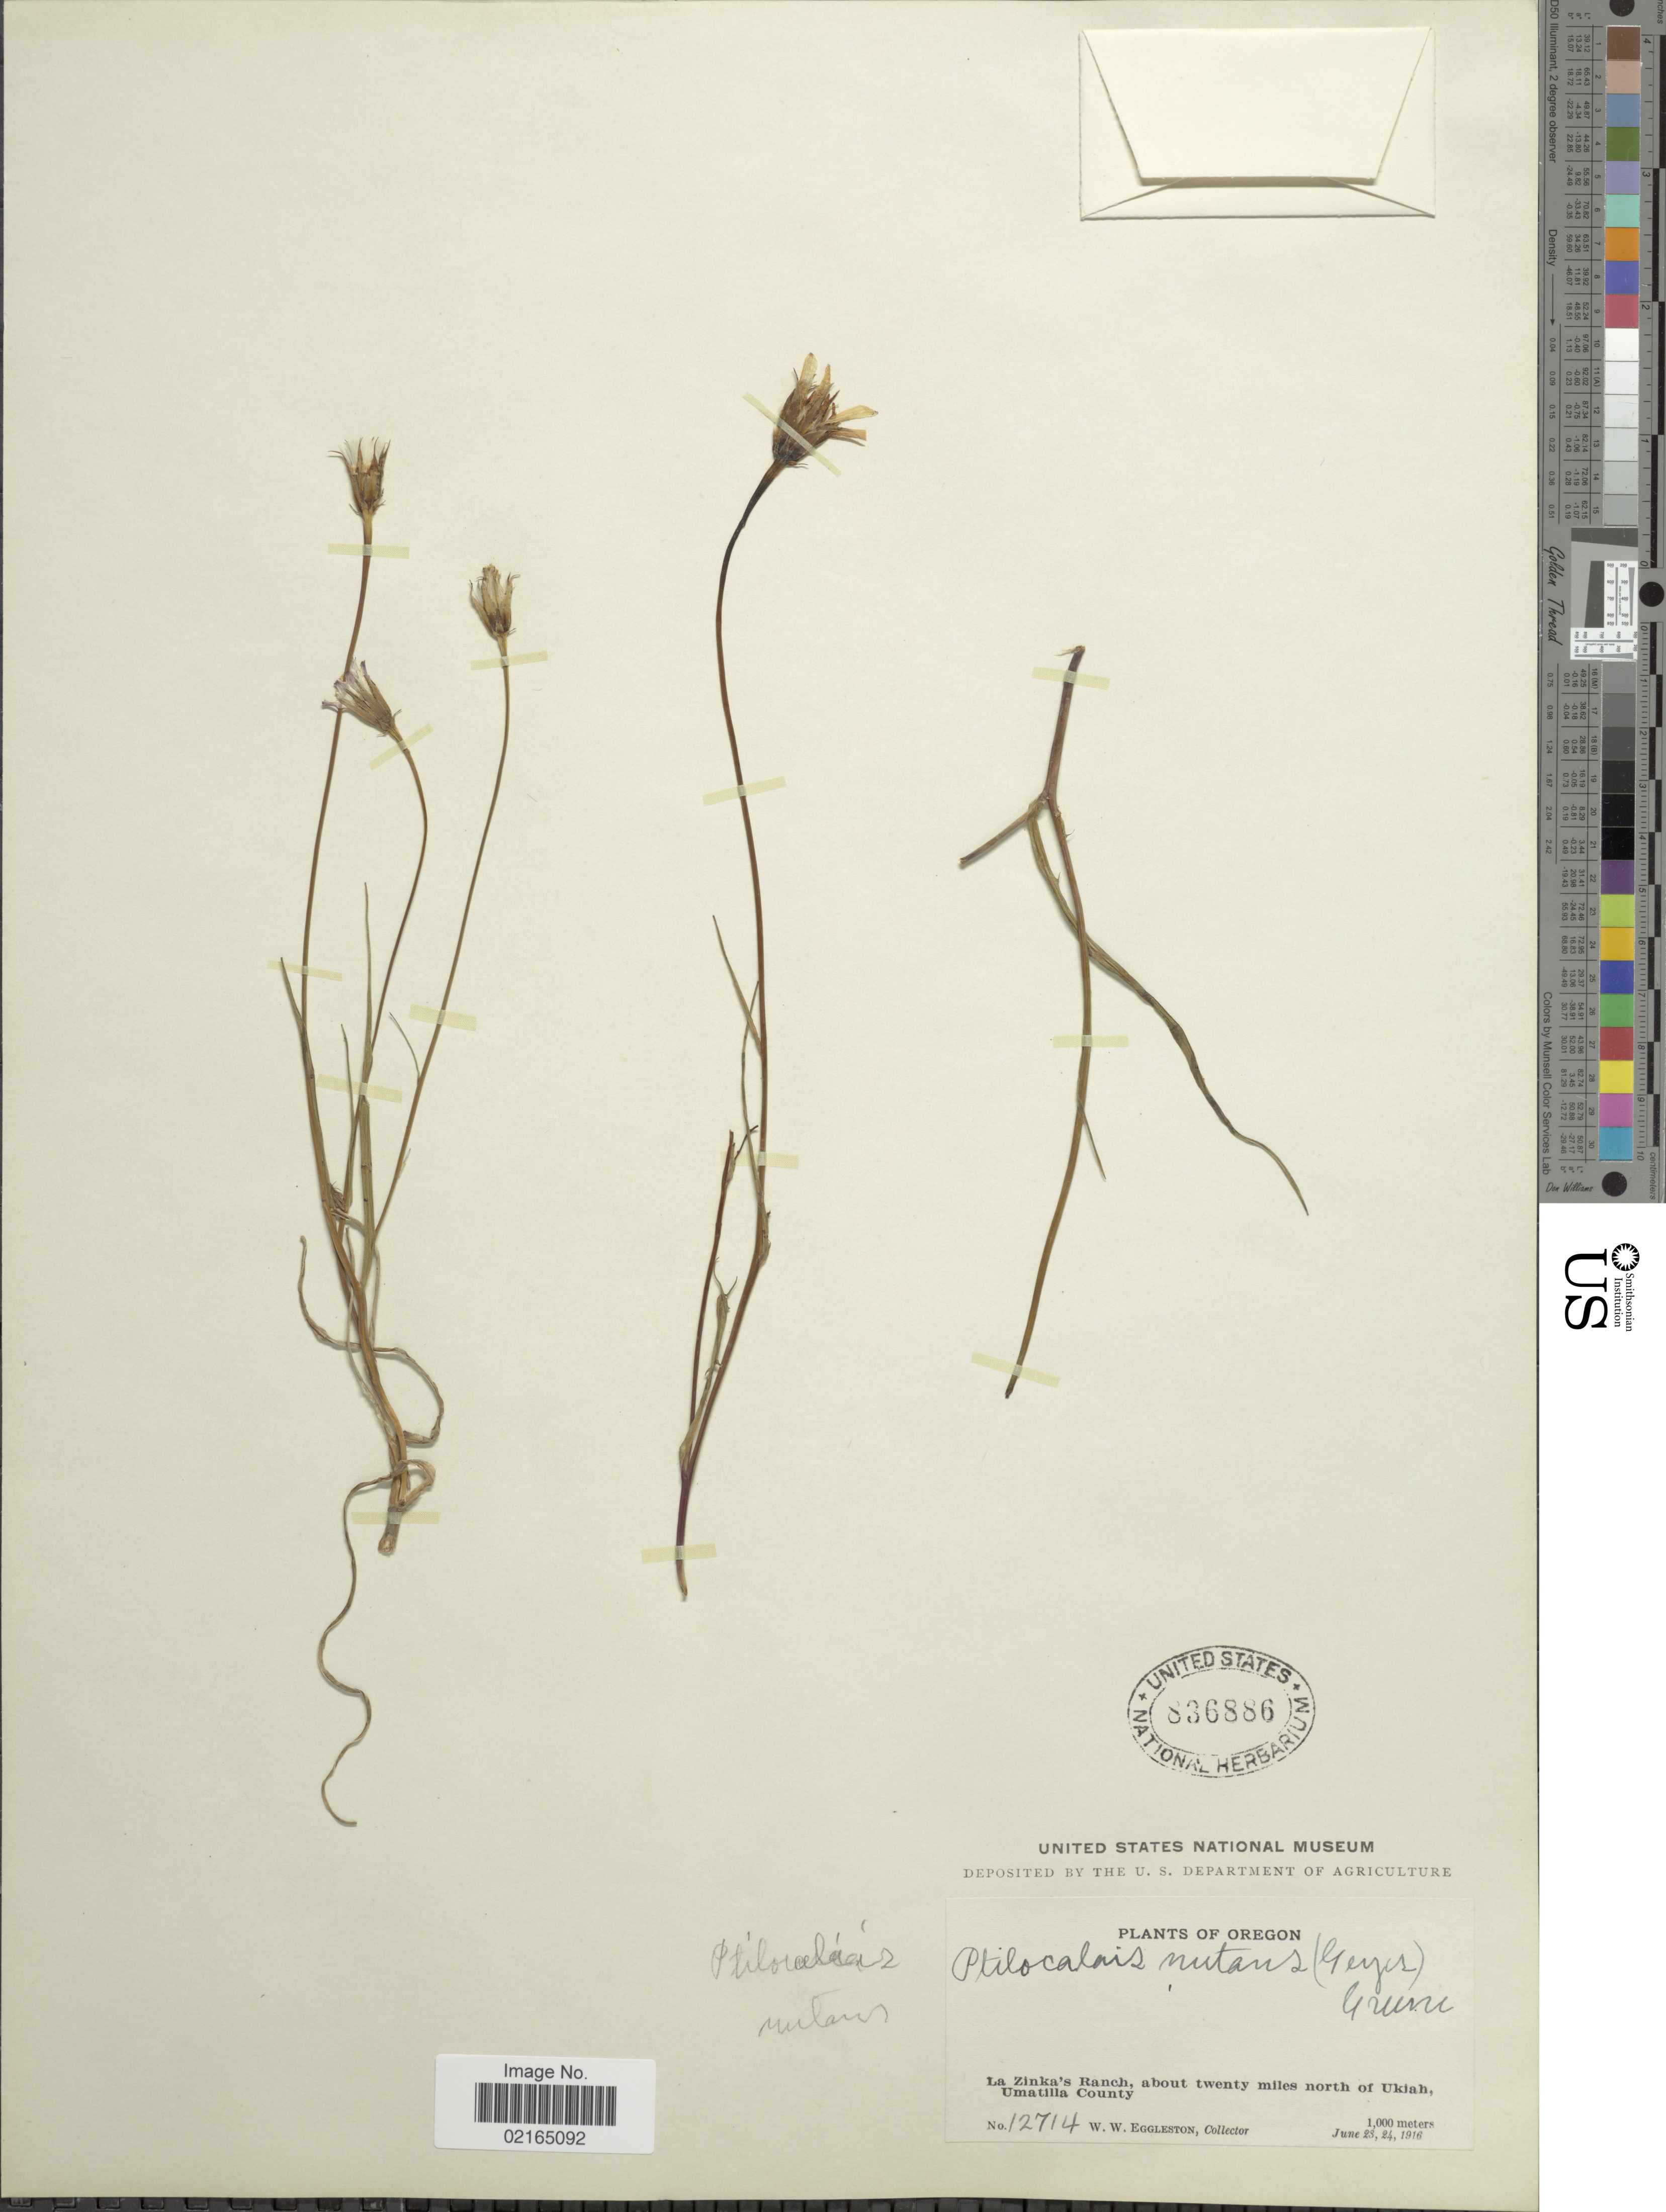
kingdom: Plantae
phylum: Tracheophyta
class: Magnoliopsida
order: Asterales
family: Asteraceae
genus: Microseris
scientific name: Microseris nutans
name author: (Hook.) Sch. Bip.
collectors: W. W. Eggleston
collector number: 12714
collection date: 1916-06-23/1916-06-24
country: United States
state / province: Oregon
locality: La Zinka's Ranch, about twenty miles north of Ukiah, Umatilla County.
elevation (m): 1000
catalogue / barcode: US 836886